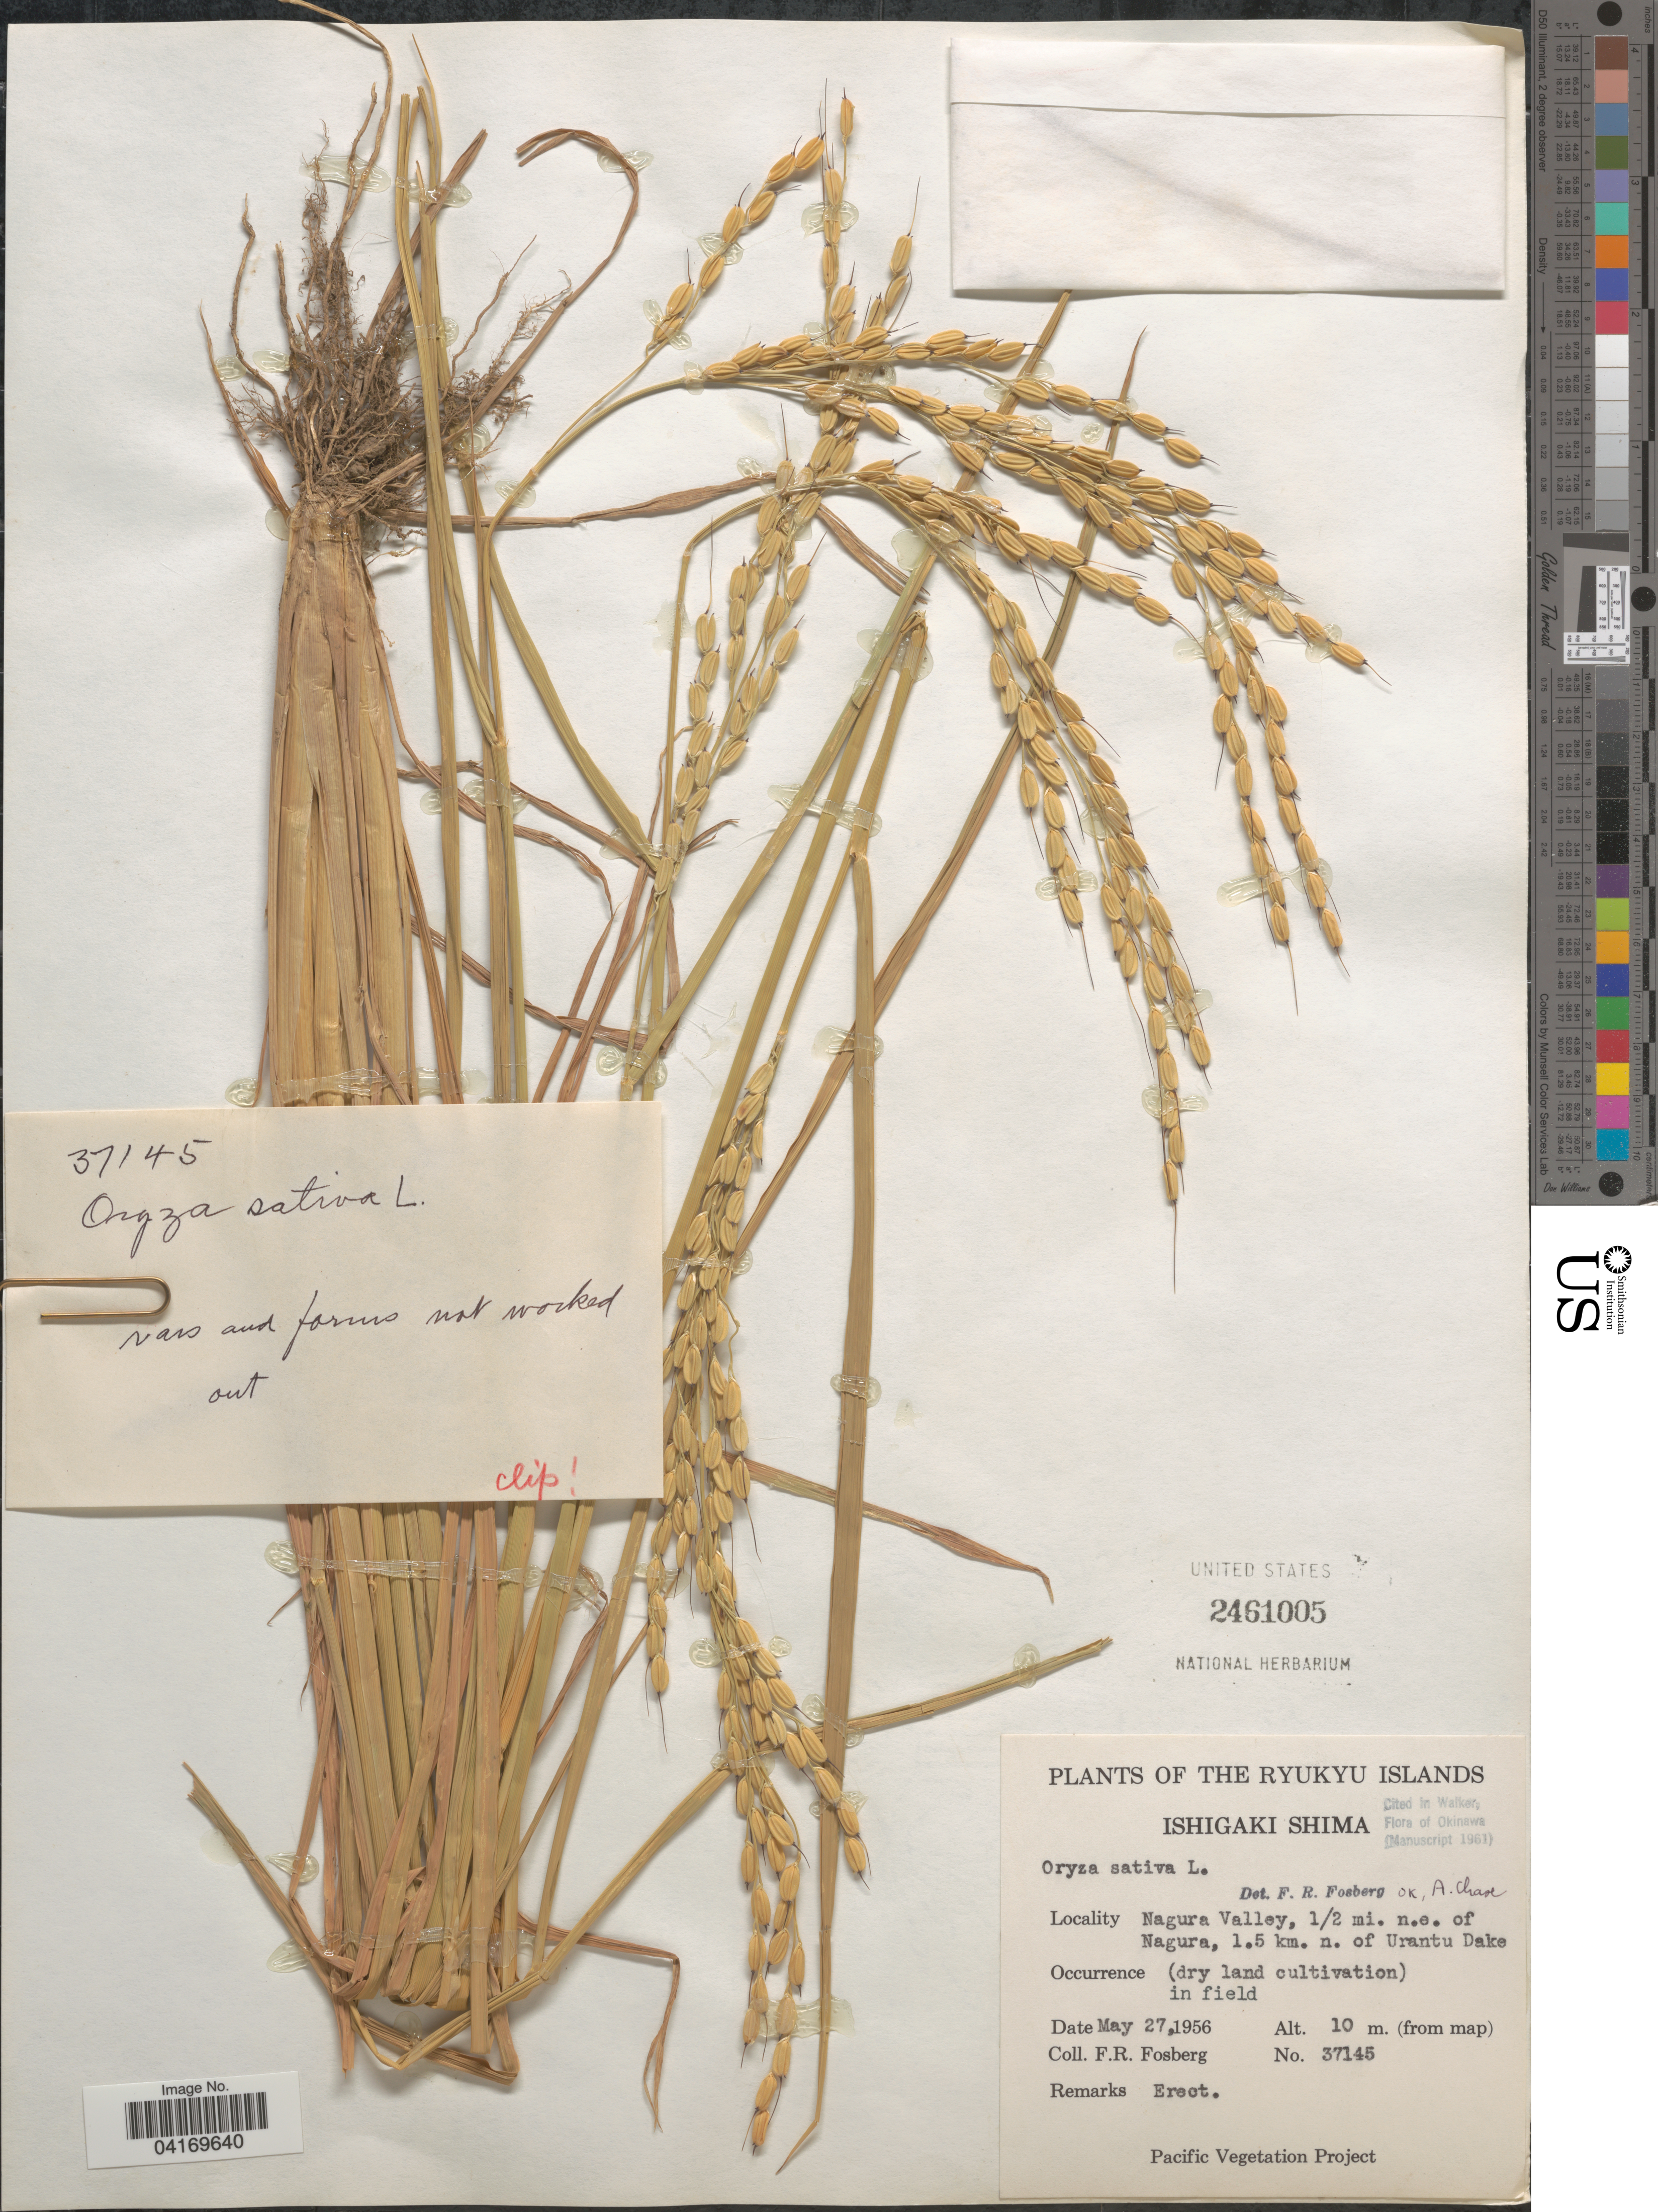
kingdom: Plantae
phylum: Tracheophyta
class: Liliopsida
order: Poales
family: Poaceae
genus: Oryza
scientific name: Oryza sativa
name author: L.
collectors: F. R. Fosberg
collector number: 37145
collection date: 1956-05-27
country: Japan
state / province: Okinawa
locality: The Ryukyu Islands. Ishigaki Shima. Nagura Valley, ½ mi. n.e. of Nagura, 1.5 km. n. of Urantu Dake.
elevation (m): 10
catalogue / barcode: US 2461005